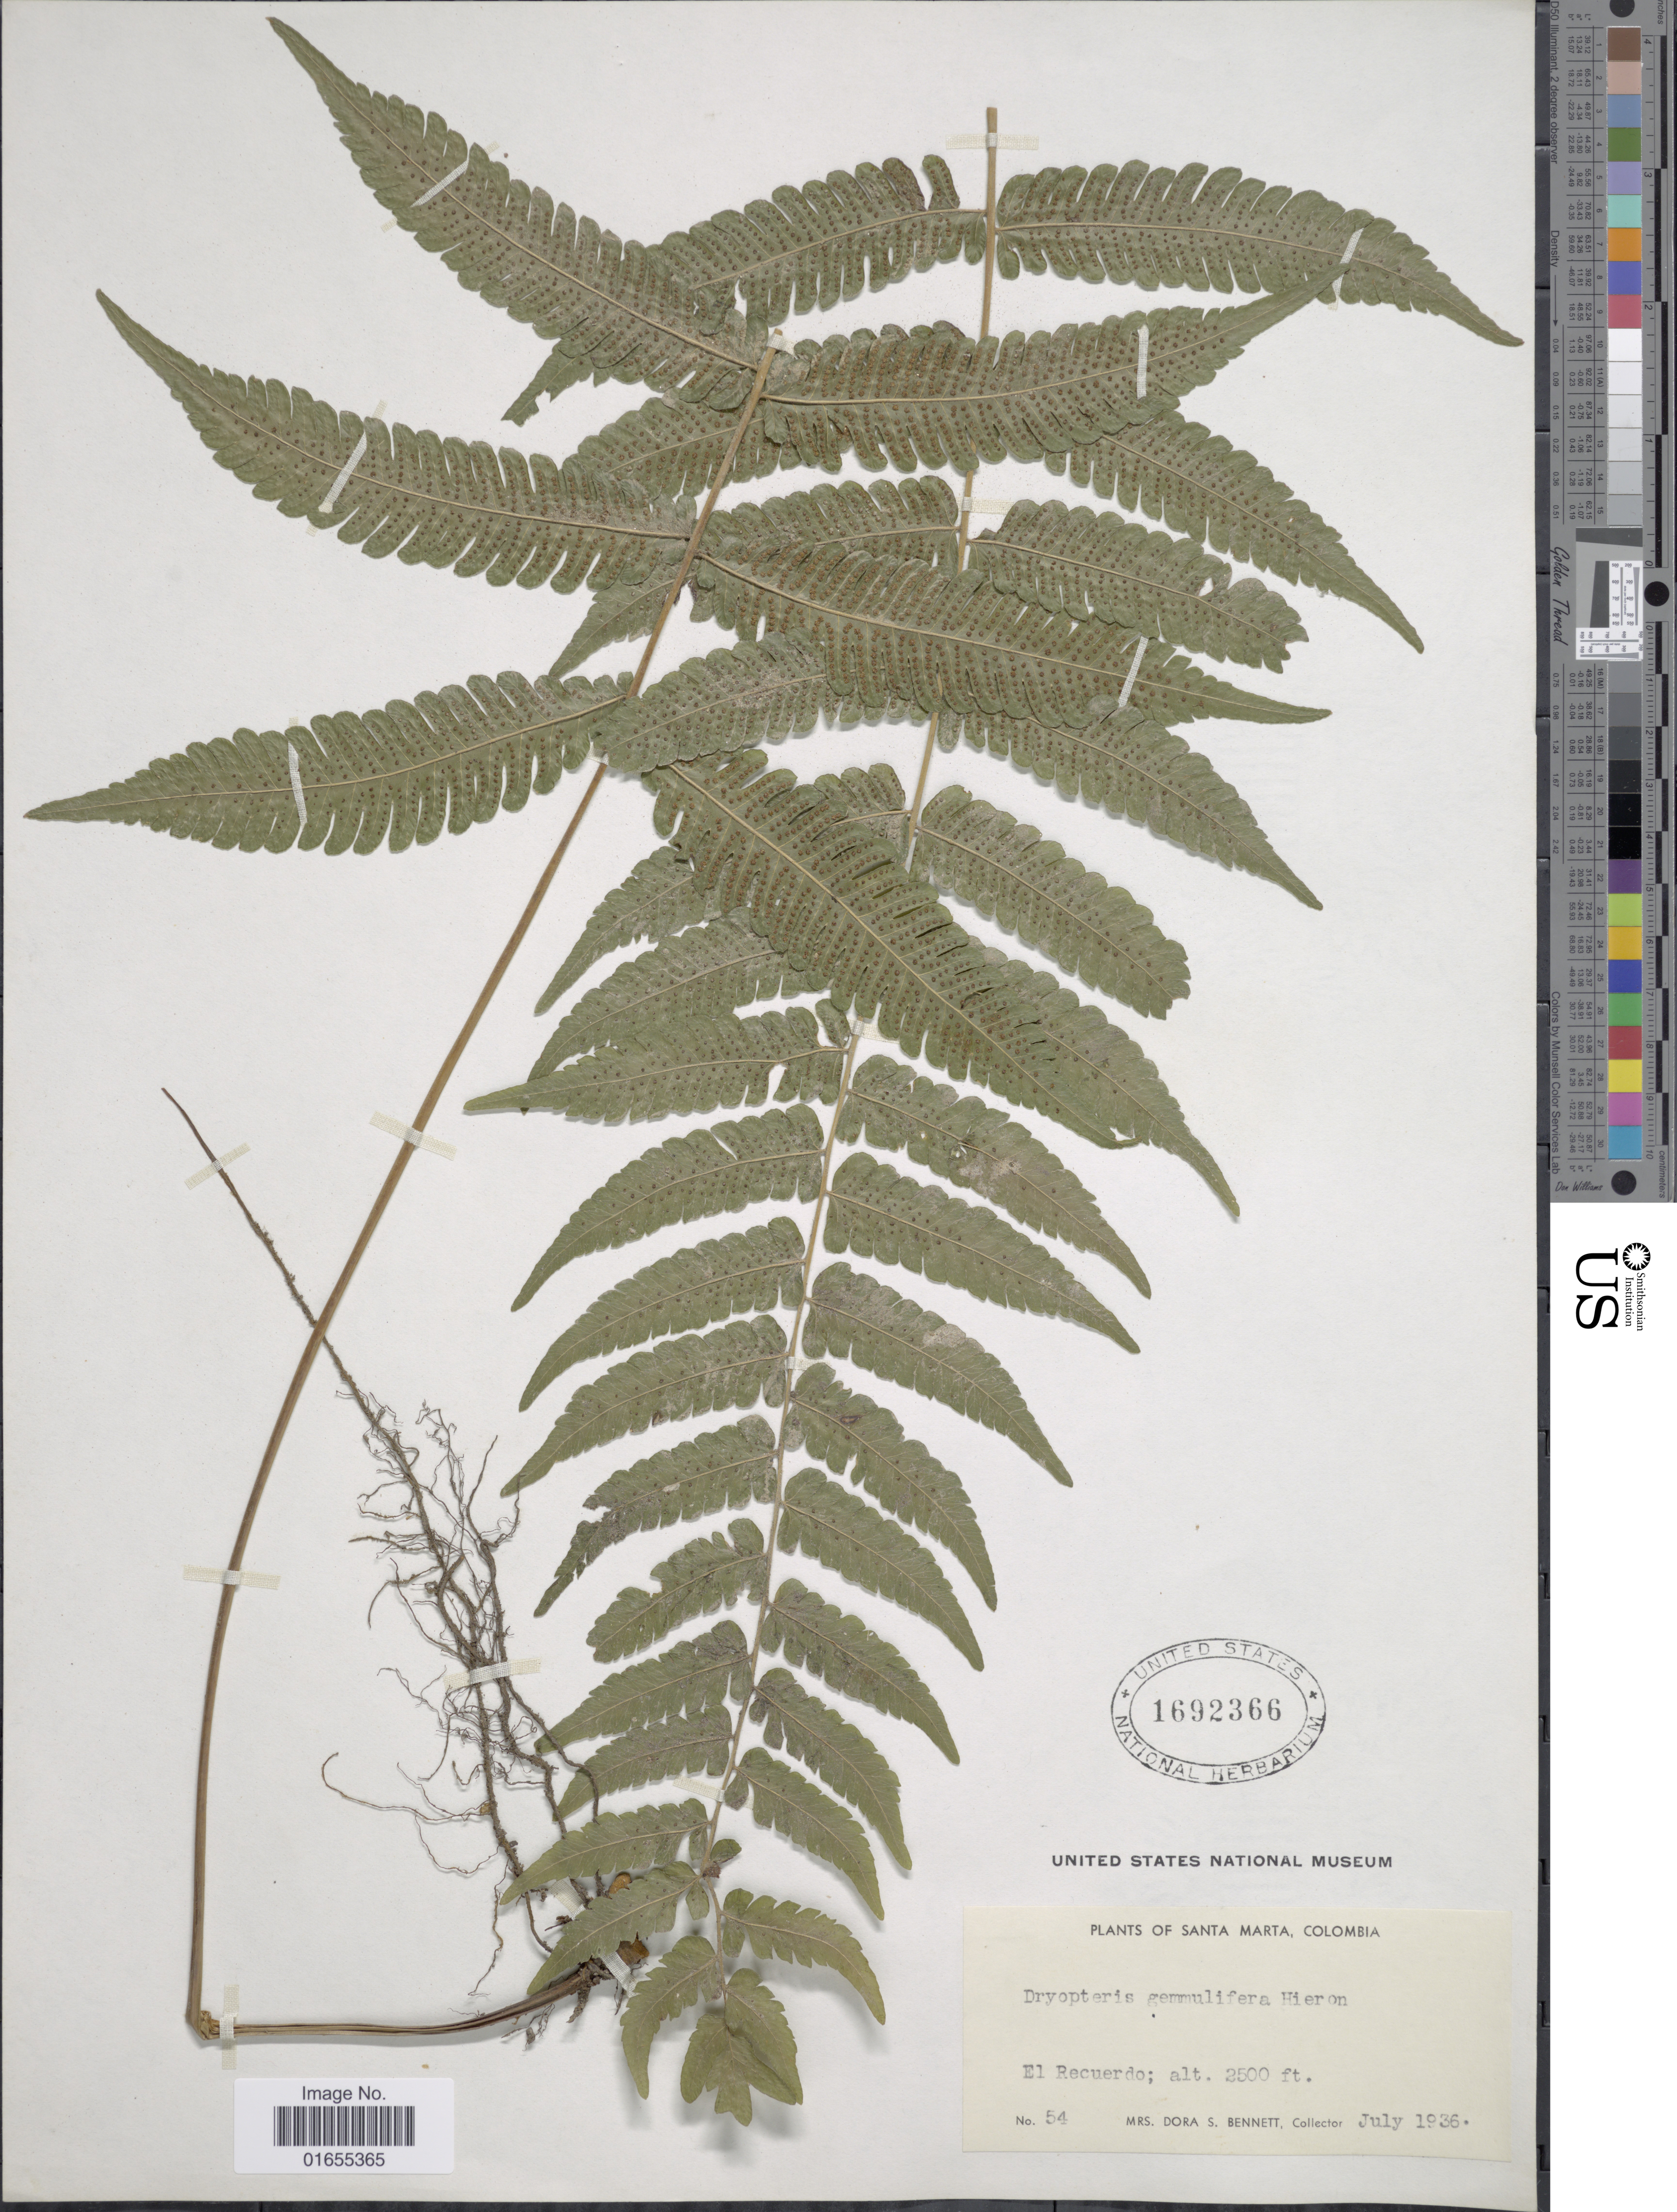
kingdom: Plantae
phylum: Tracheophyta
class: Polypodiopsida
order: Polypodiales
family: Thelypteridaceae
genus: Goniopteris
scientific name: Goniopteris gemmulifera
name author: (Hieron.) A.R. Sm. & D. Löve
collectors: D. Bennett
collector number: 54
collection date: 1936-07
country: Colombia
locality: Santa Marta, El Recuerdo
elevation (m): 762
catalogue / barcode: US 1692366